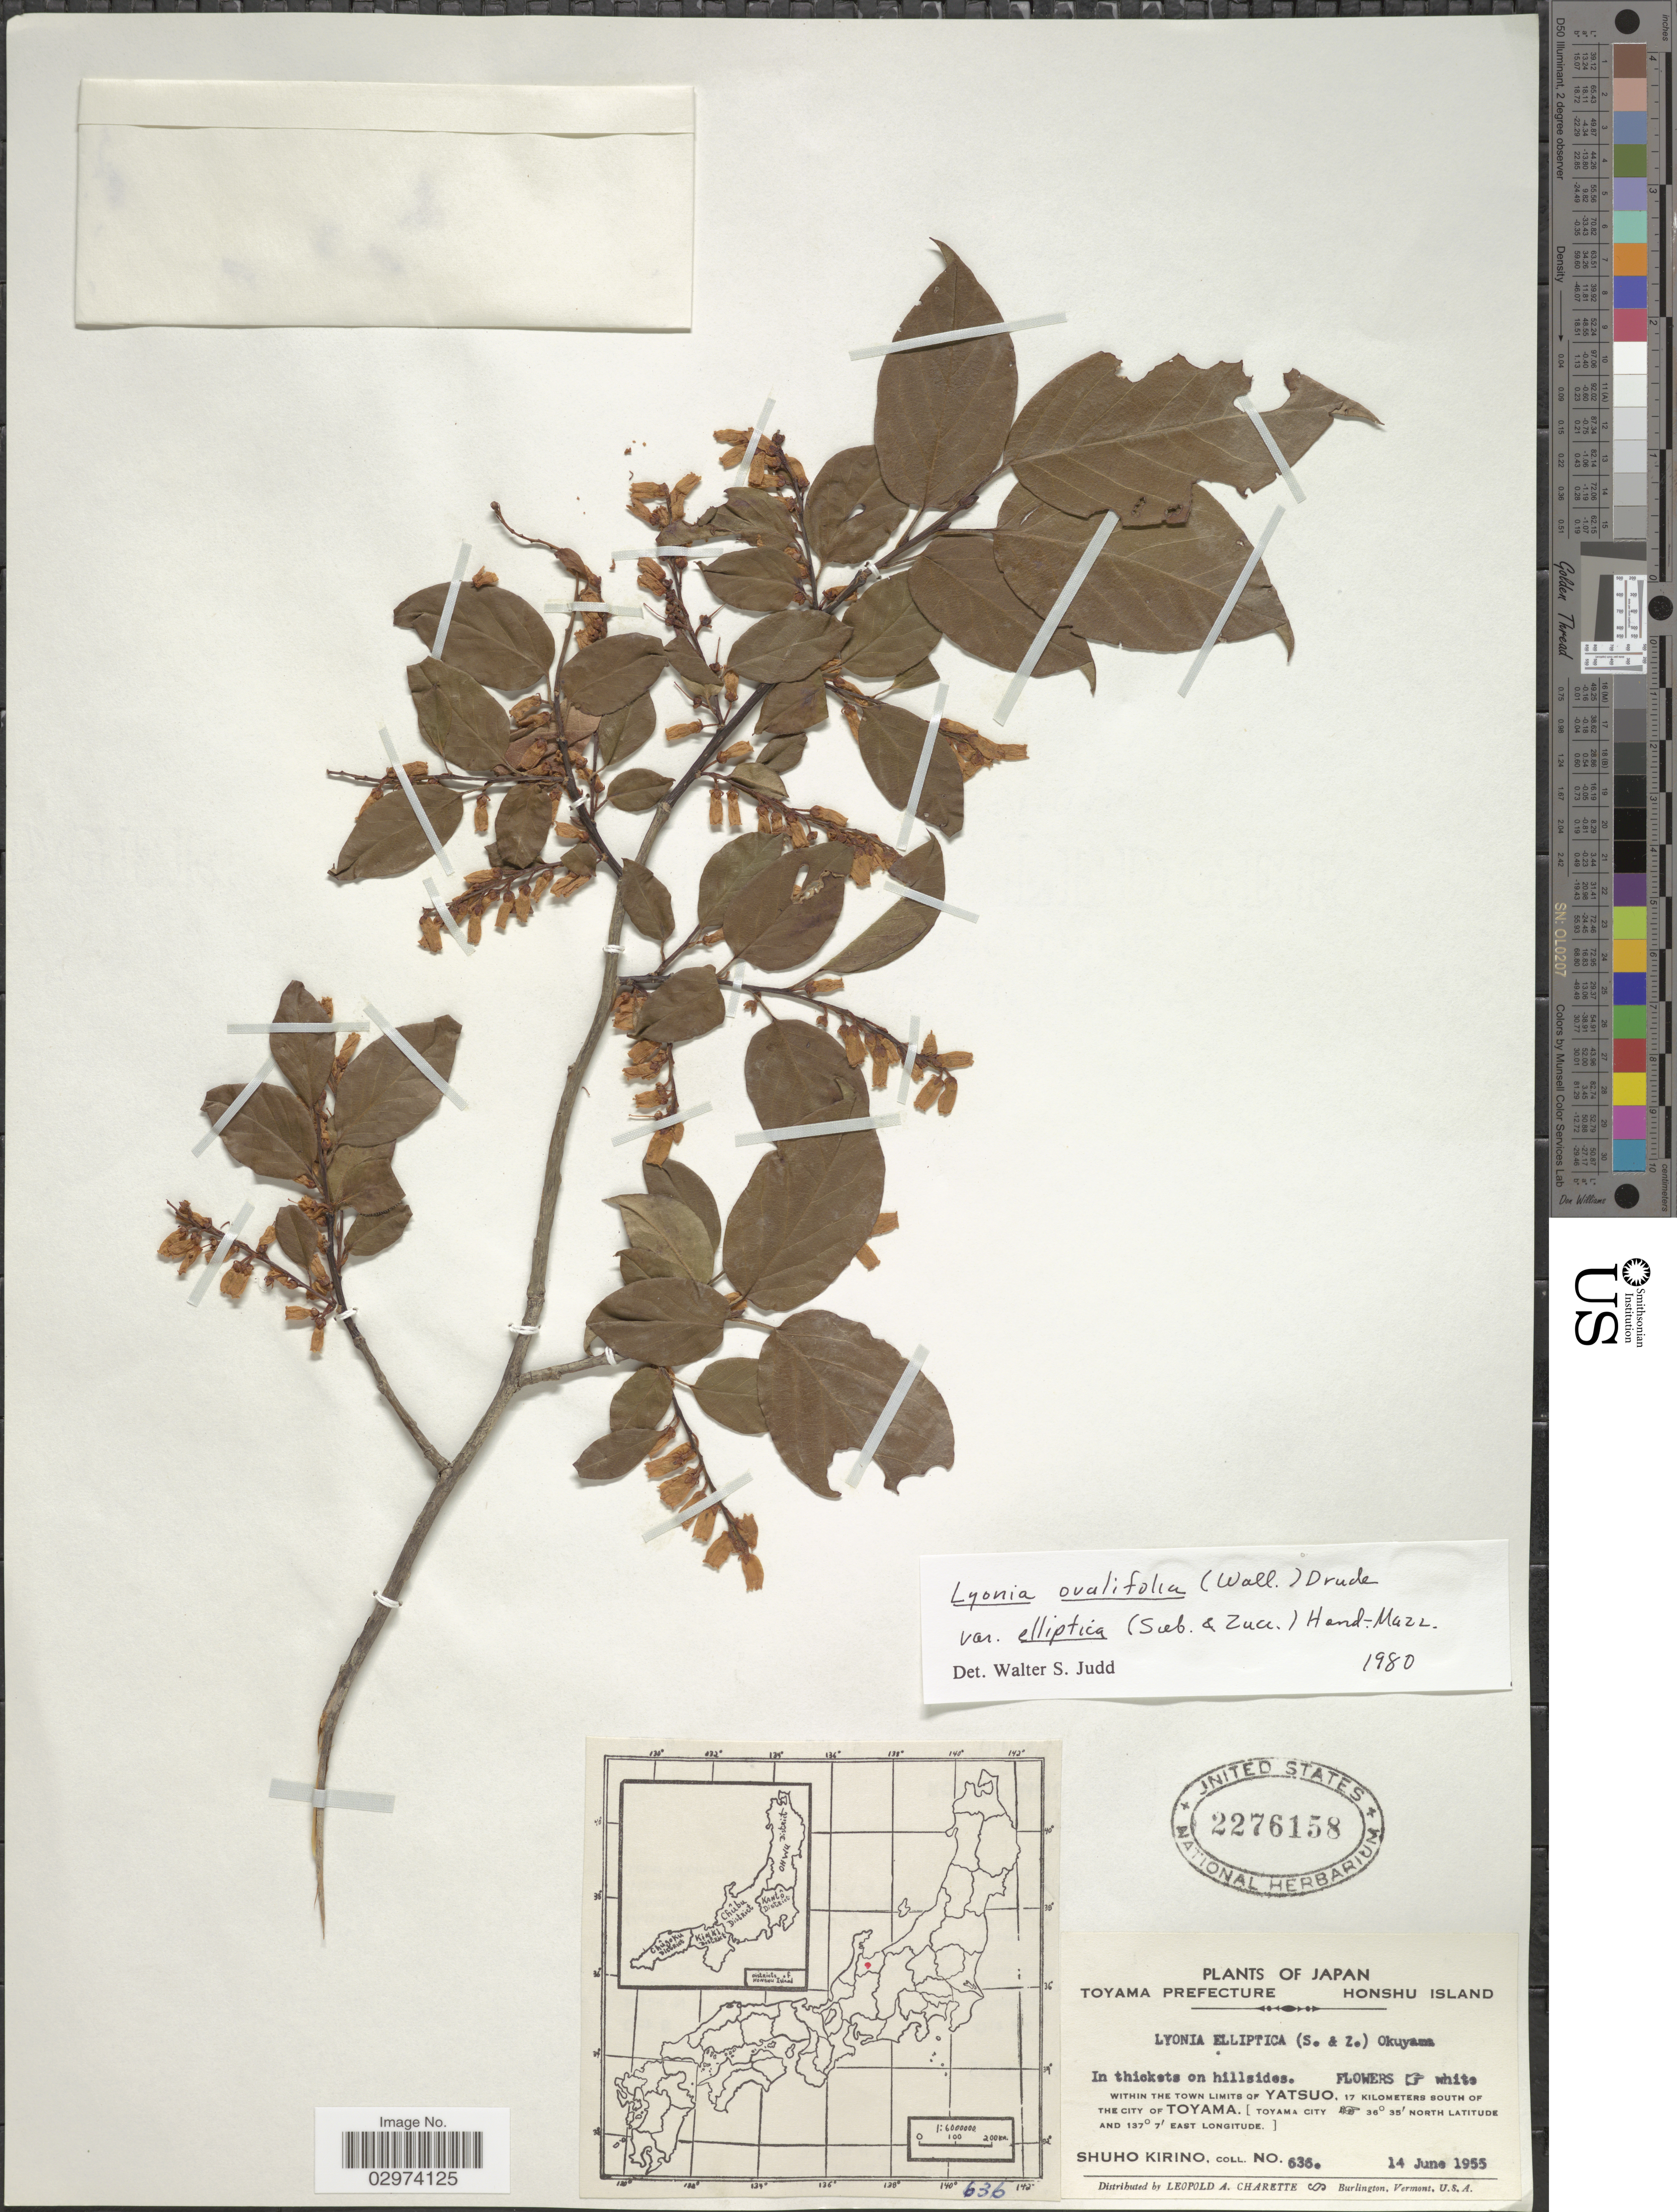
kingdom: Plantae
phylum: Tracheophyta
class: Magnoliopsida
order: Ericales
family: Ericaceae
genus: Lyonia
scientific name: Lyonia ovalifolia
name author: (Wall.) Drude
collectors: S. Kirino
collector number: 636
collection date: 1955-06-14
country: Japan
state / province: Toyama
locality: Toyama Prefecture. Honshu Island. Within the town limits of Yatsuo, 17 kilometers south of the city of Tiyama. [Toyama City].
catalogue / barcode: US 2276158